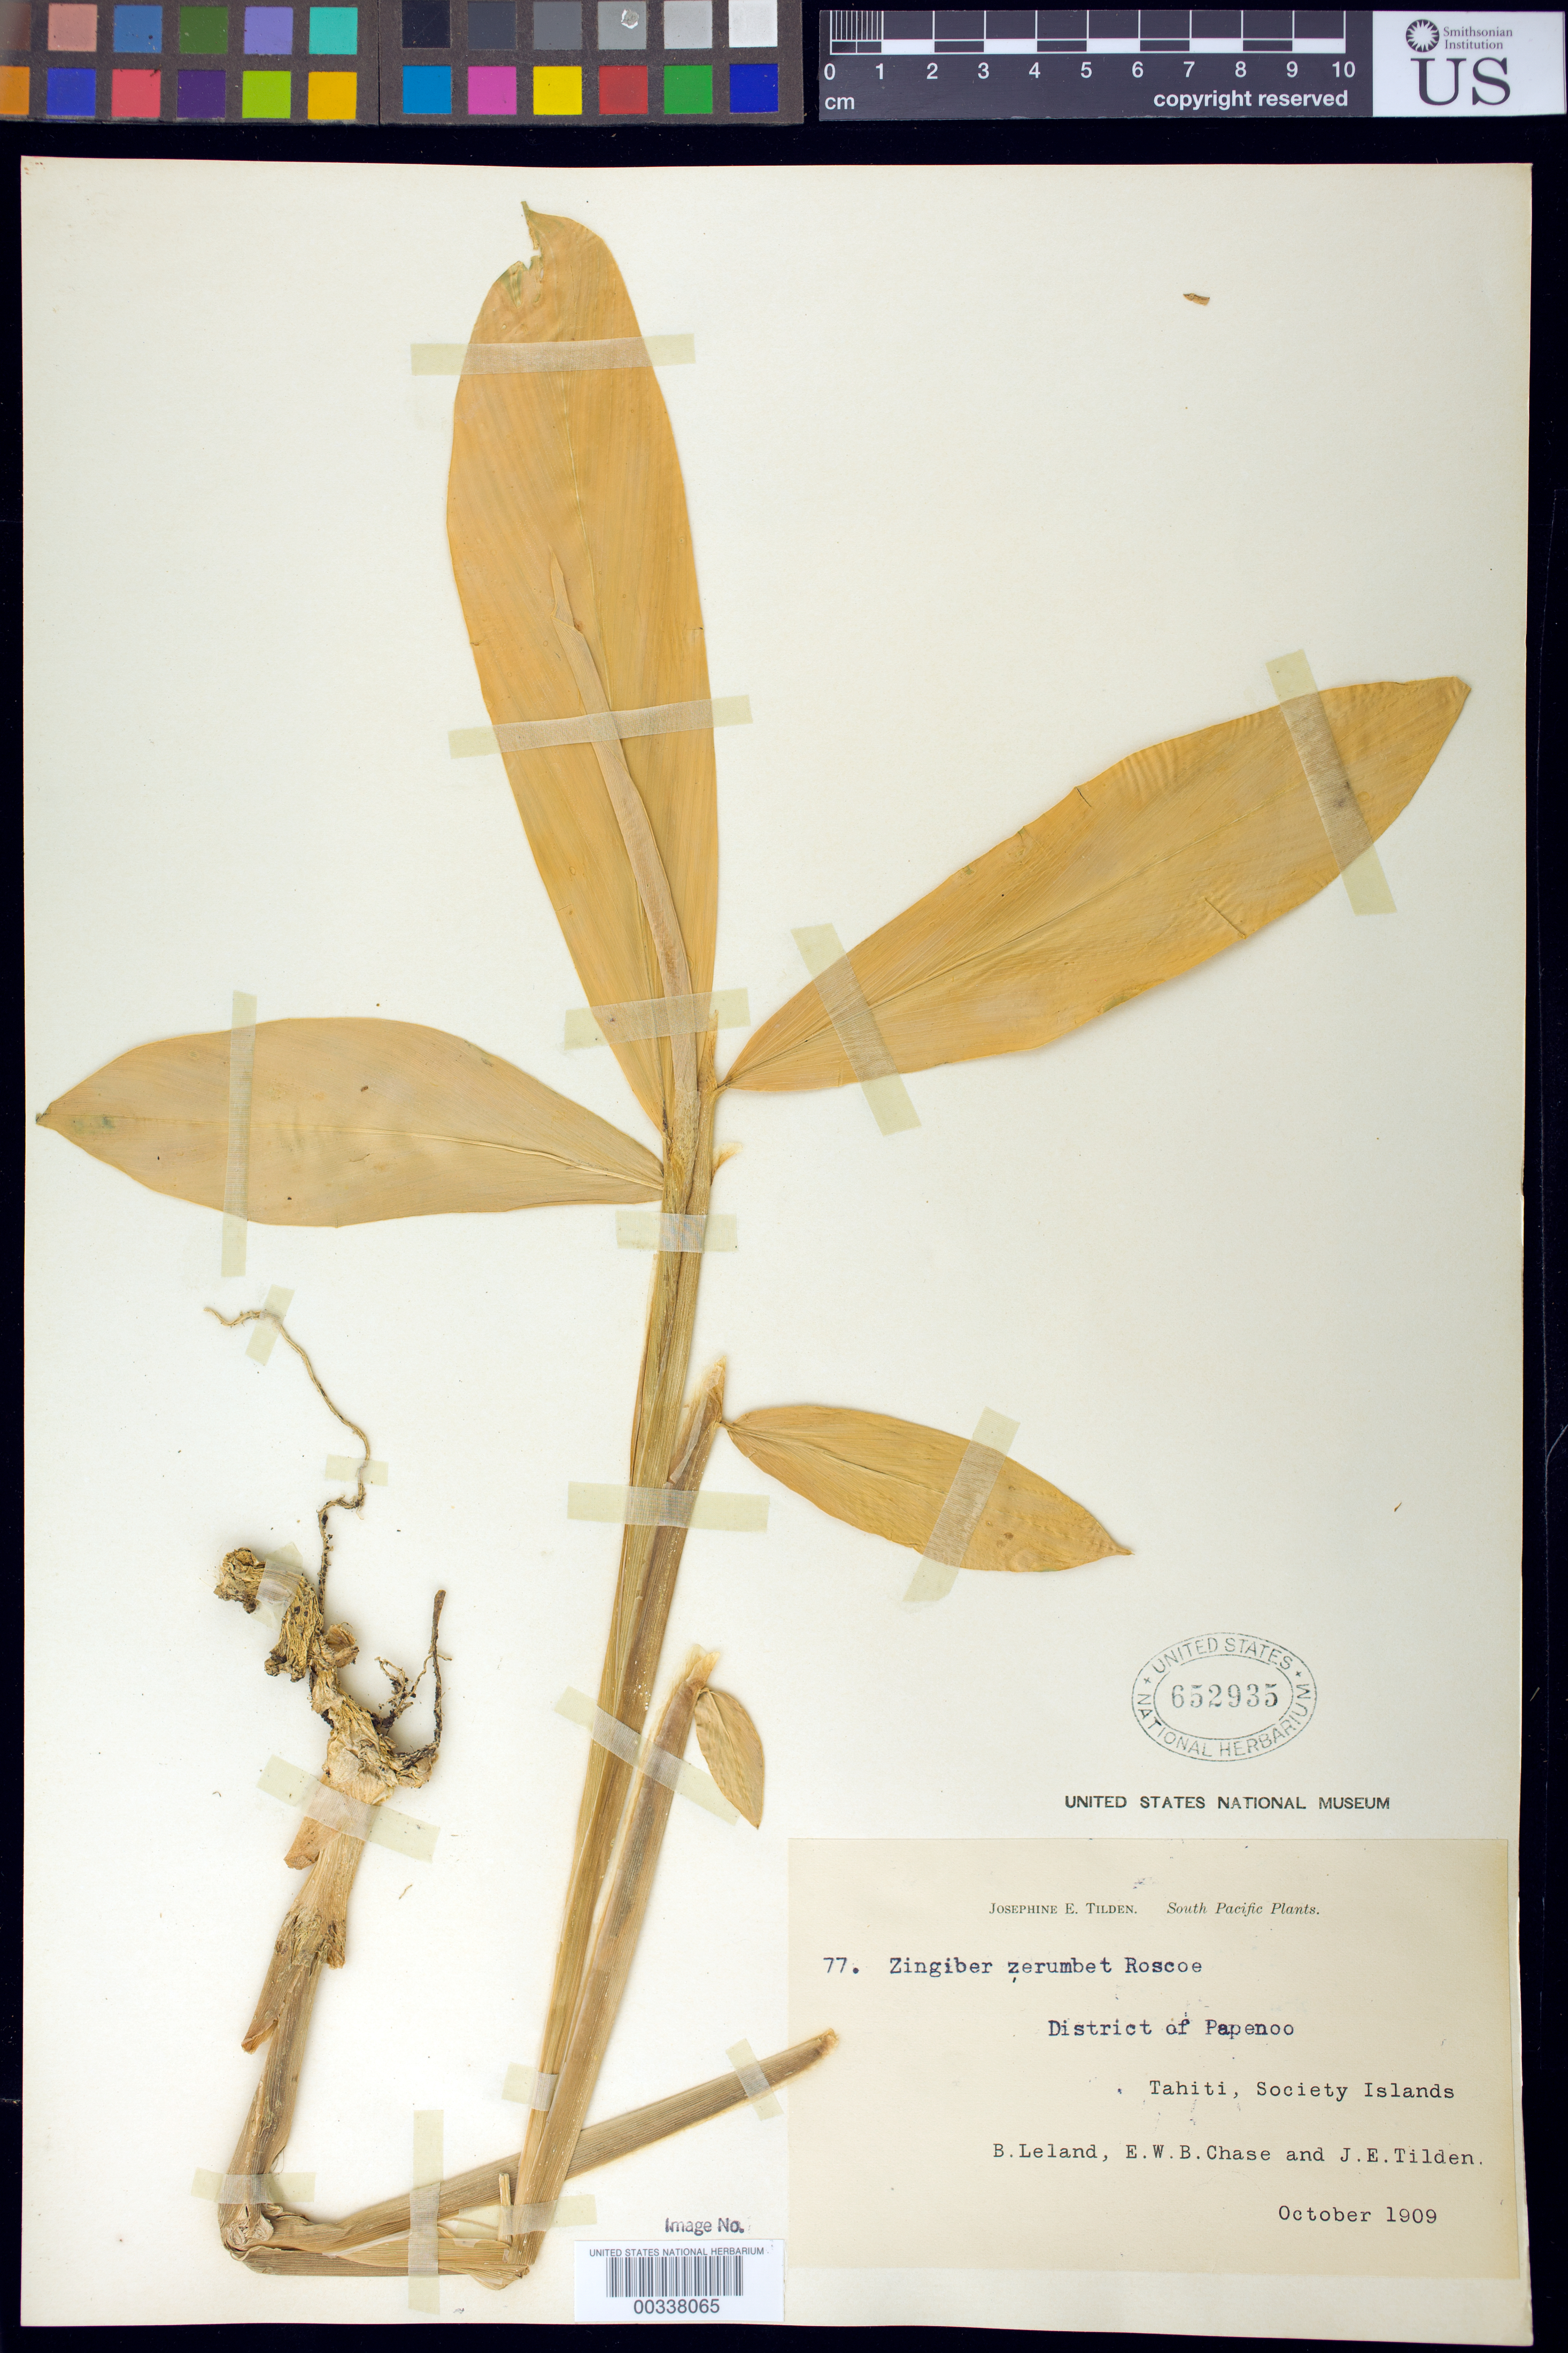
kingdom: Plantae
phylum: Tracheophyta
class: Liliopsida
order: Zingiberales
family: Zingiberaceae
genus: Zingiber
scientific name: Zingiber zerumbet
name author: (L.) Sm.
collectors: B. Leland, E. W. Chase & J. E. Tilden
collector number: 77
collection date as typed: Oct 1909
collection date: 1909-10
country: French Polynesia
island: Tahiti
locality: Dist. of Papenoo [Society Is.]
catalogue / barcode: US 652935